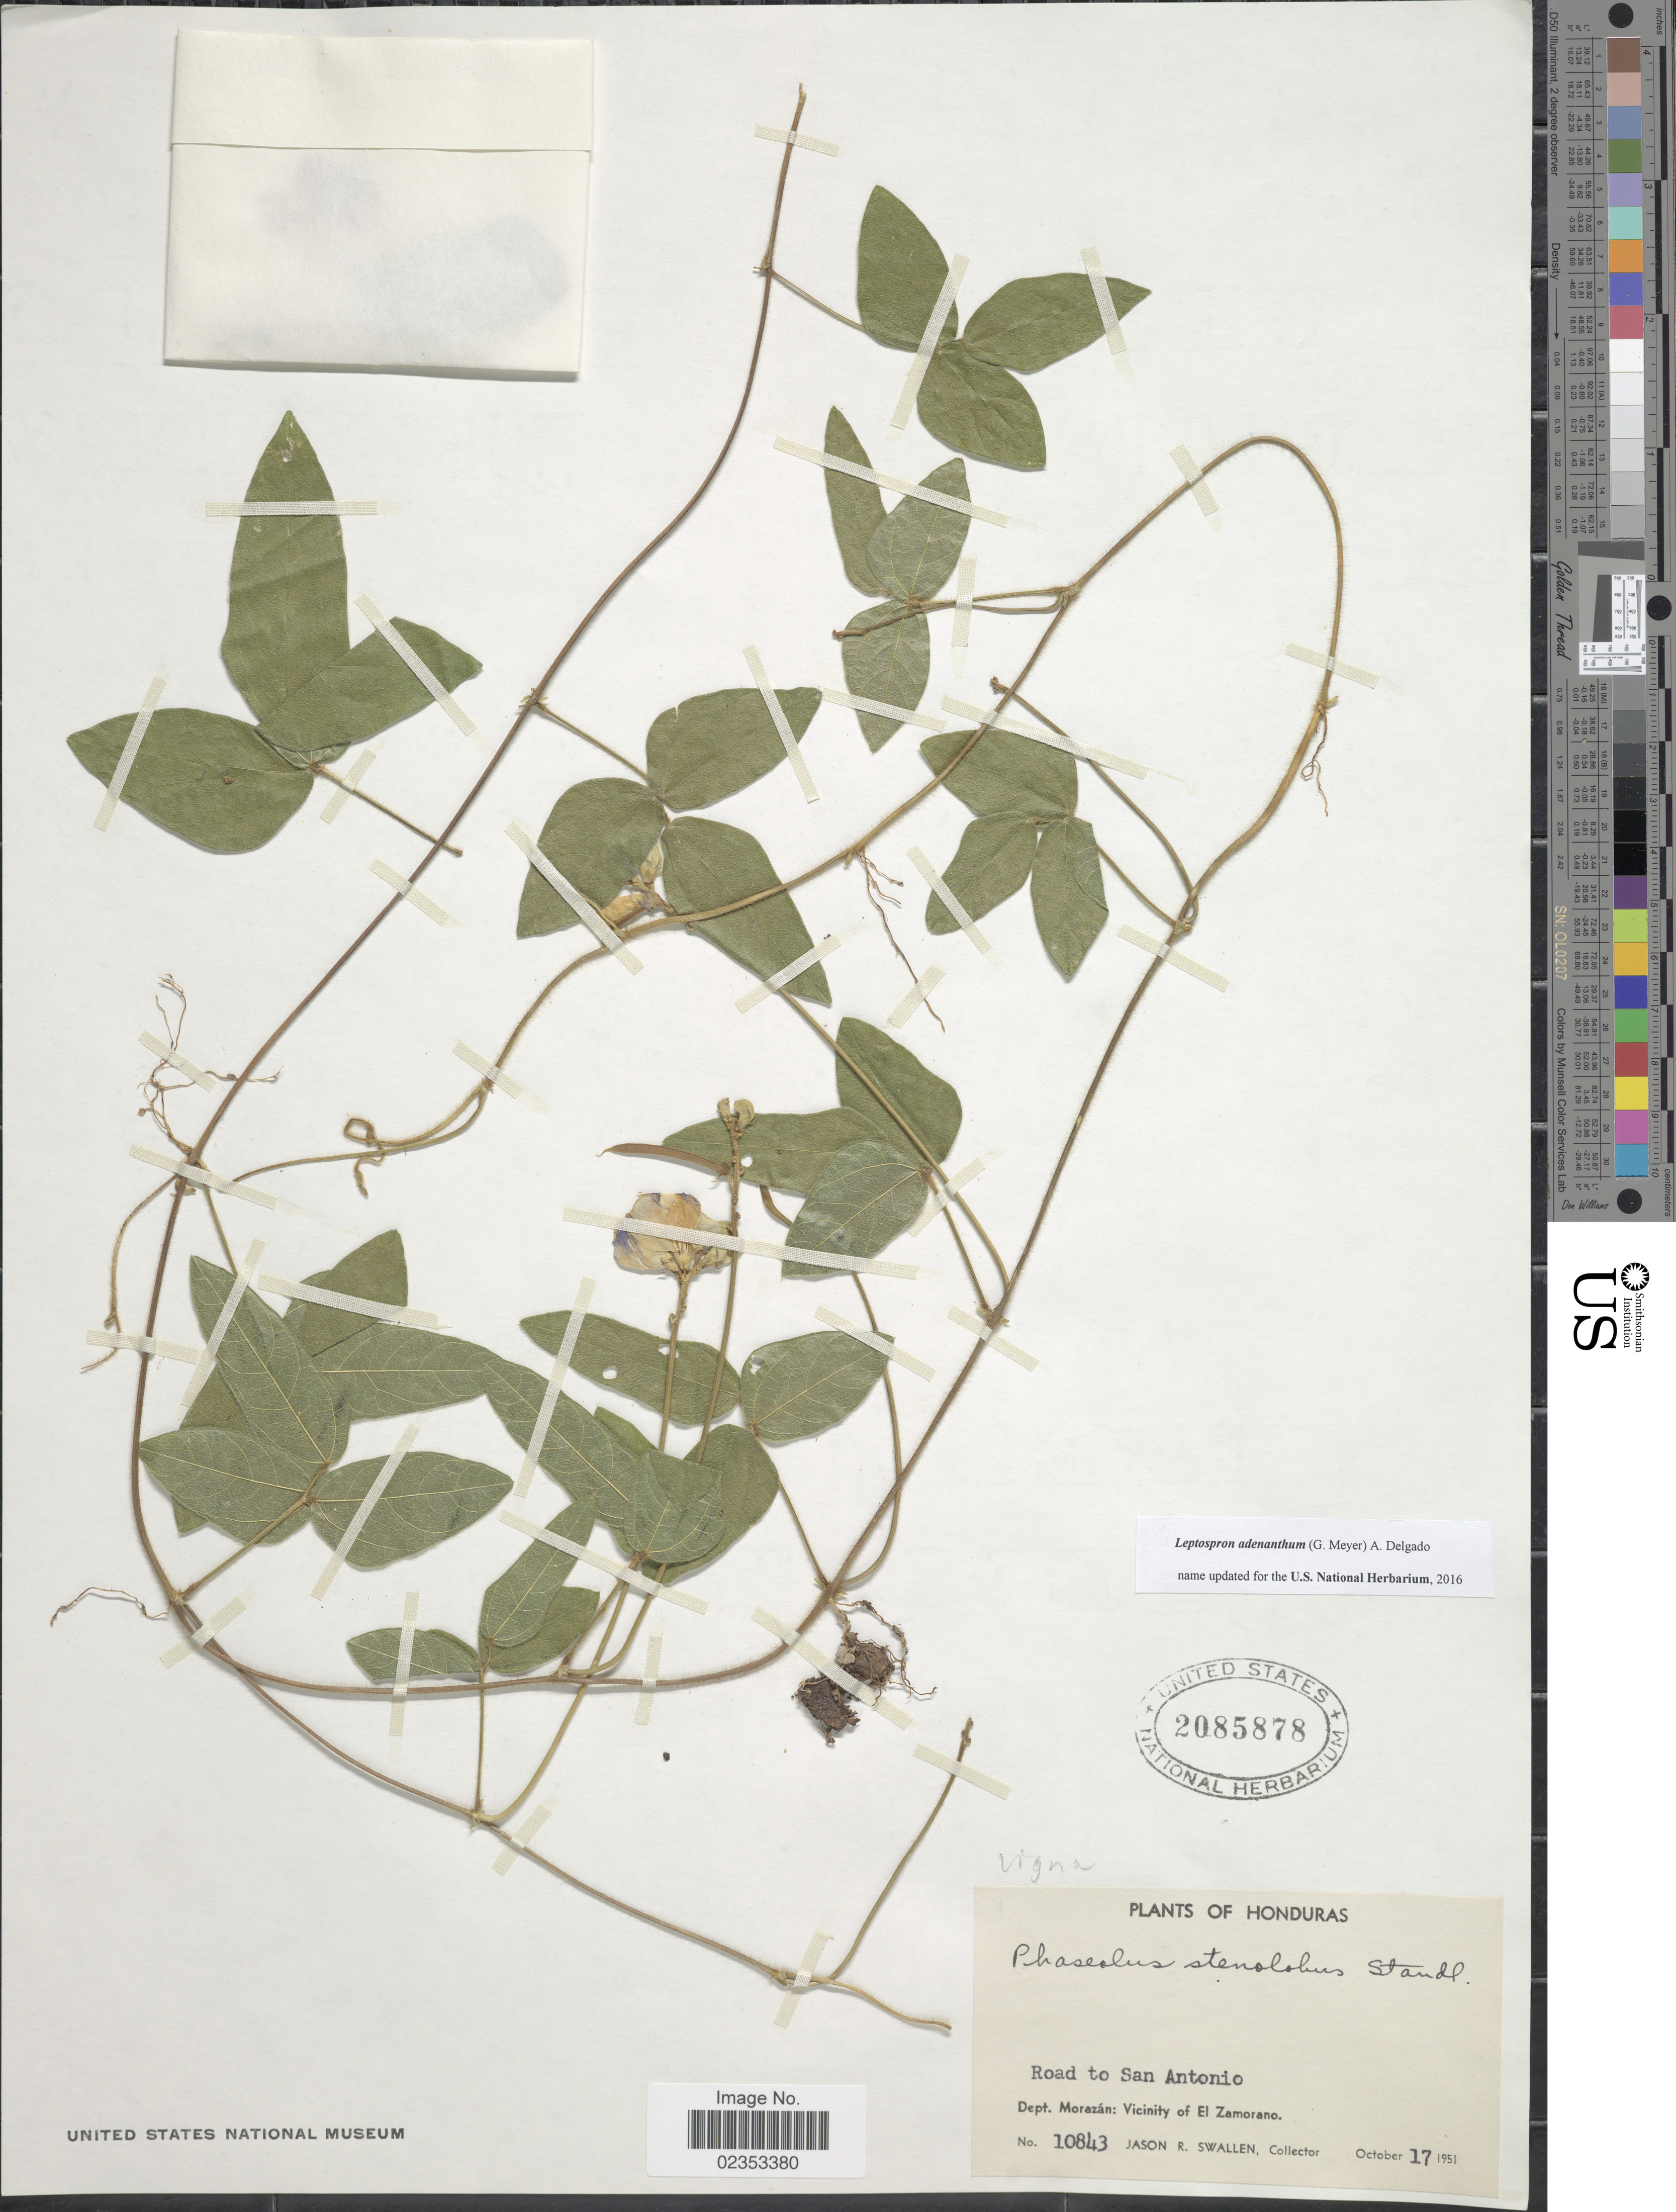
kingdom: Plantae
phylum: Tracheophyta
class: Magnoliopsida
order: Fabales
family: Fabaceae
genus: Leptospron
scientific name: Leptospron adenanthum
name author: (G. Mey.) A. Delgado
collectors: J. R. Swallen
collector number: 10843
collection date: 1951-10-17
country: Honduras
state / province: Fco. Morazán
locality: Road to San Antonio, Vicinity of El Zamorano.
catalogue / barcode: US 2085878